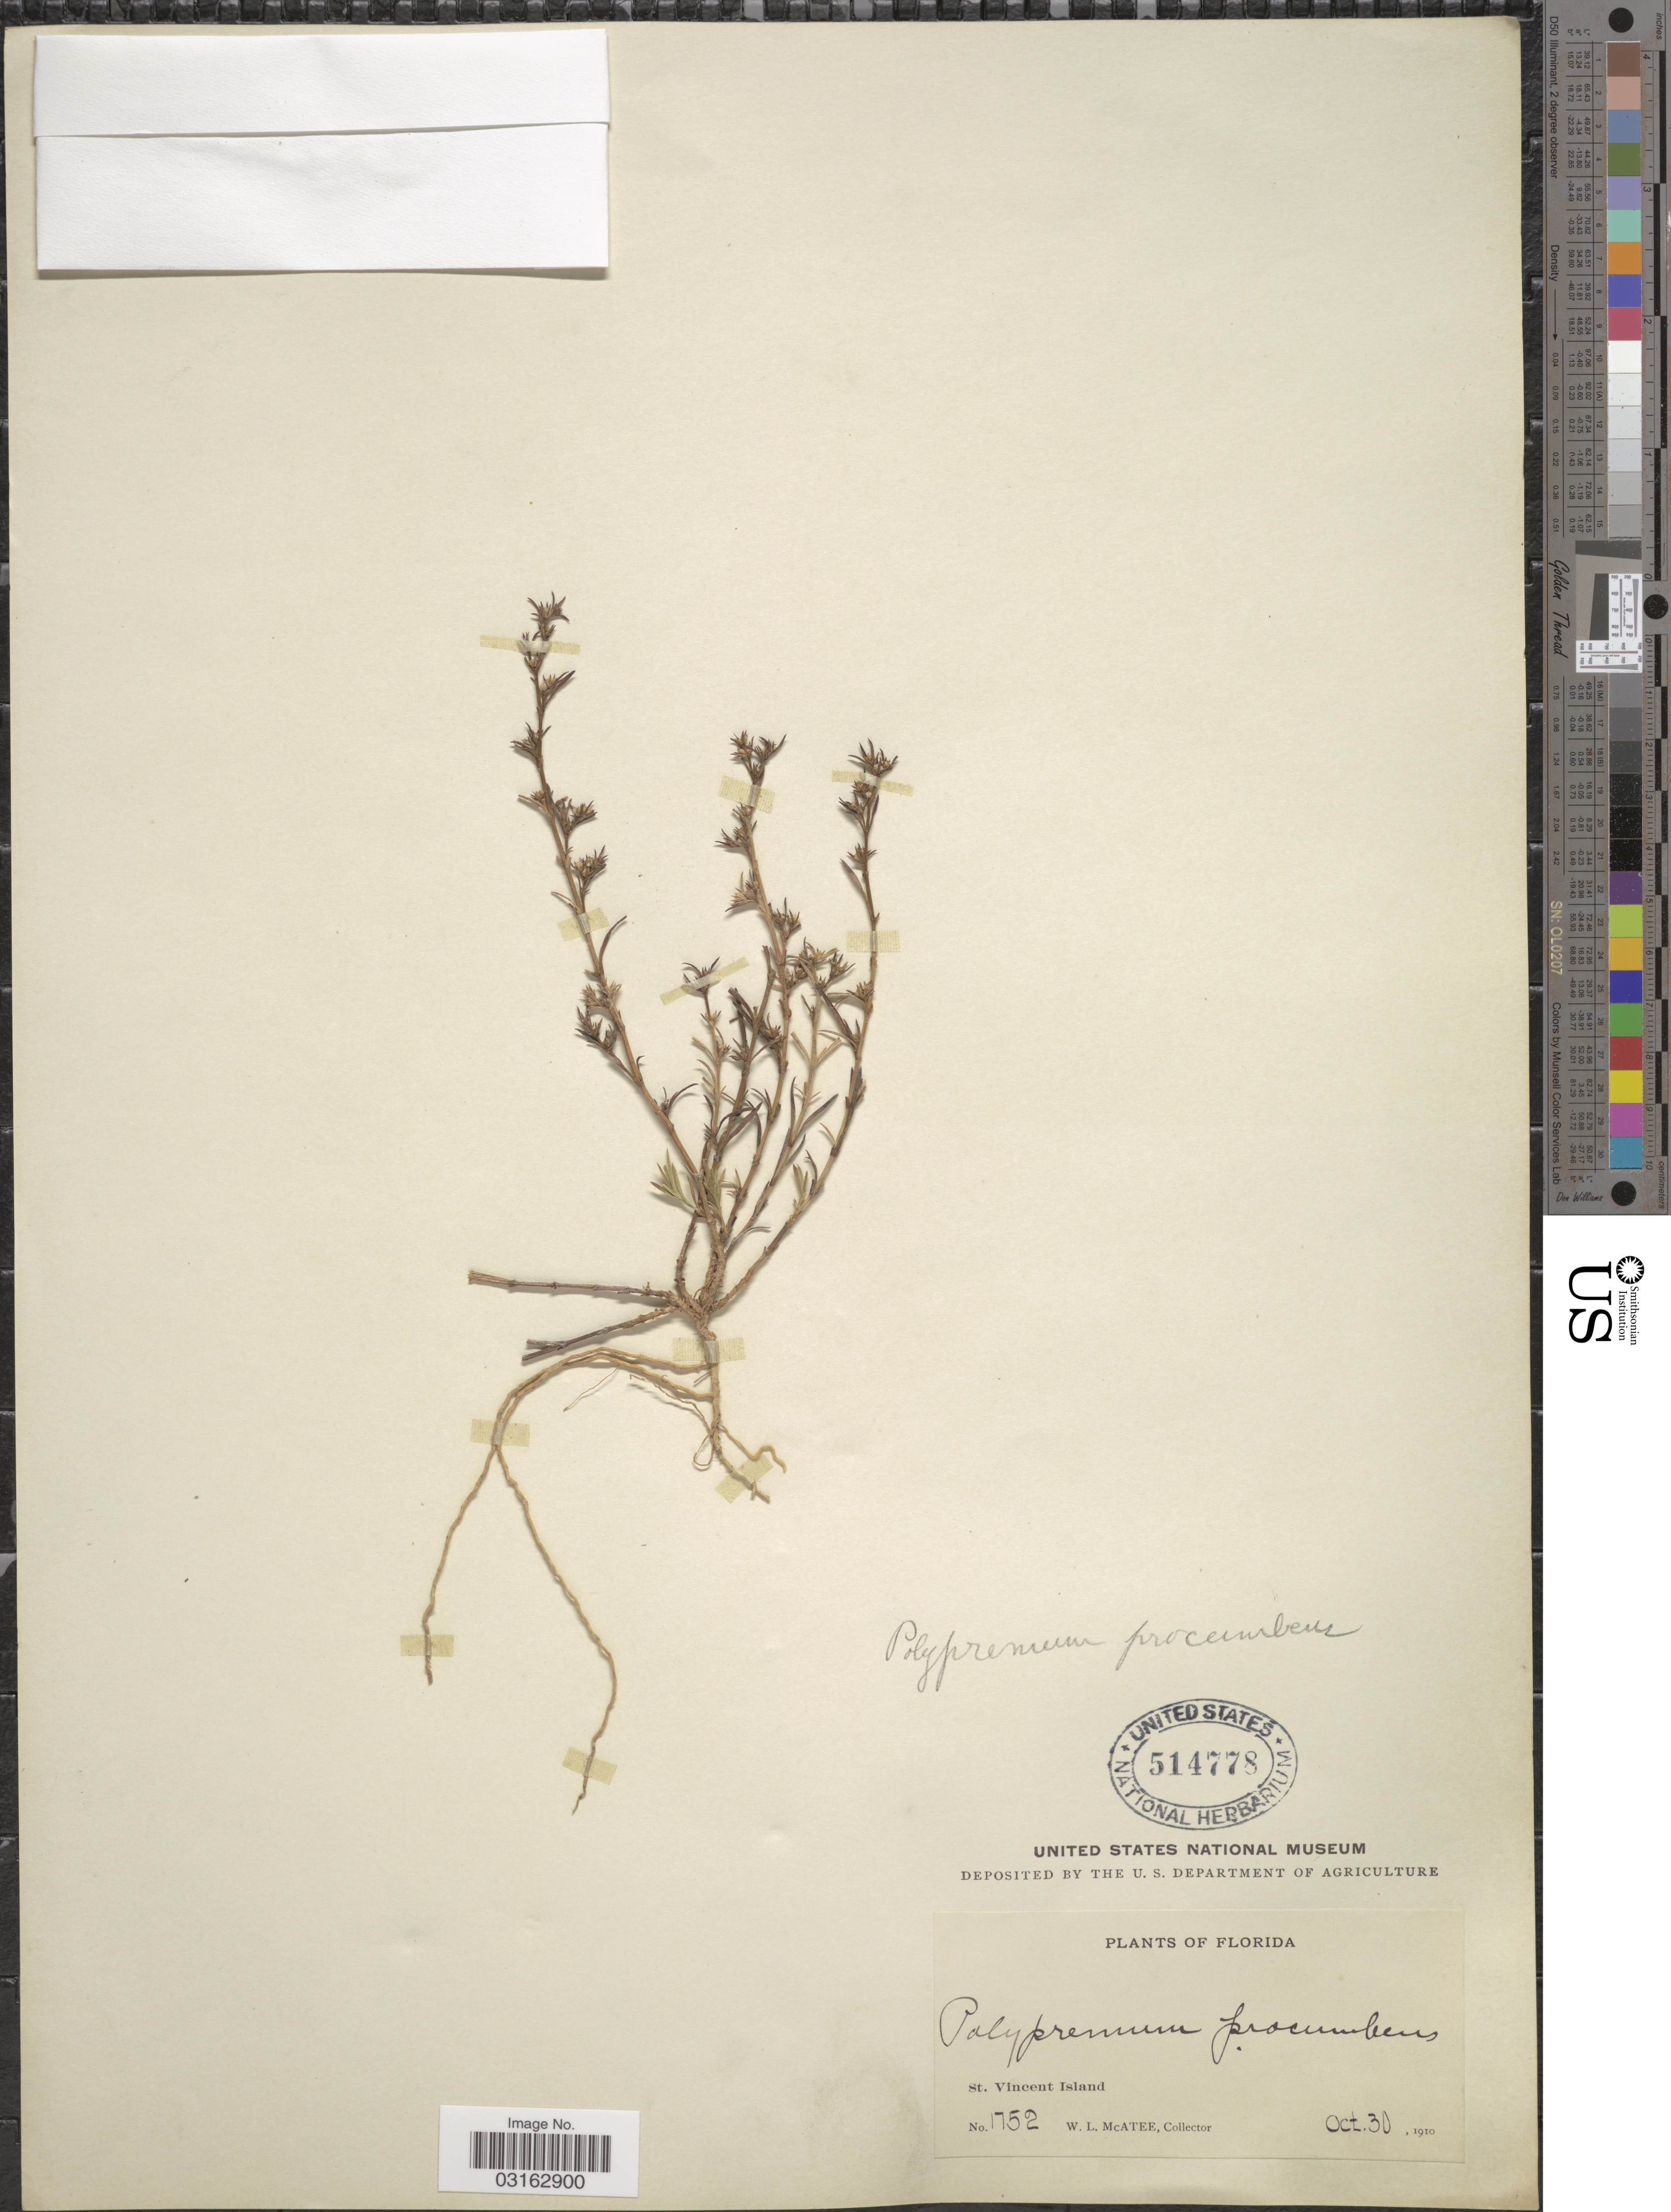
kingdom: Plantae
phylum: Tracheophyta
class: Magnoliopsida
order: Lamiales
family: Tetrachondraceae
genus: Polypremum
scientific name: Polypremum procumbens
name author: L.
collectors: W. McAtee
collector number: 1752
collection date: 1910-10-30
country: United States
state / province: Florida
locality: St. Vincent Island.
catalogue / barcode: US 514778